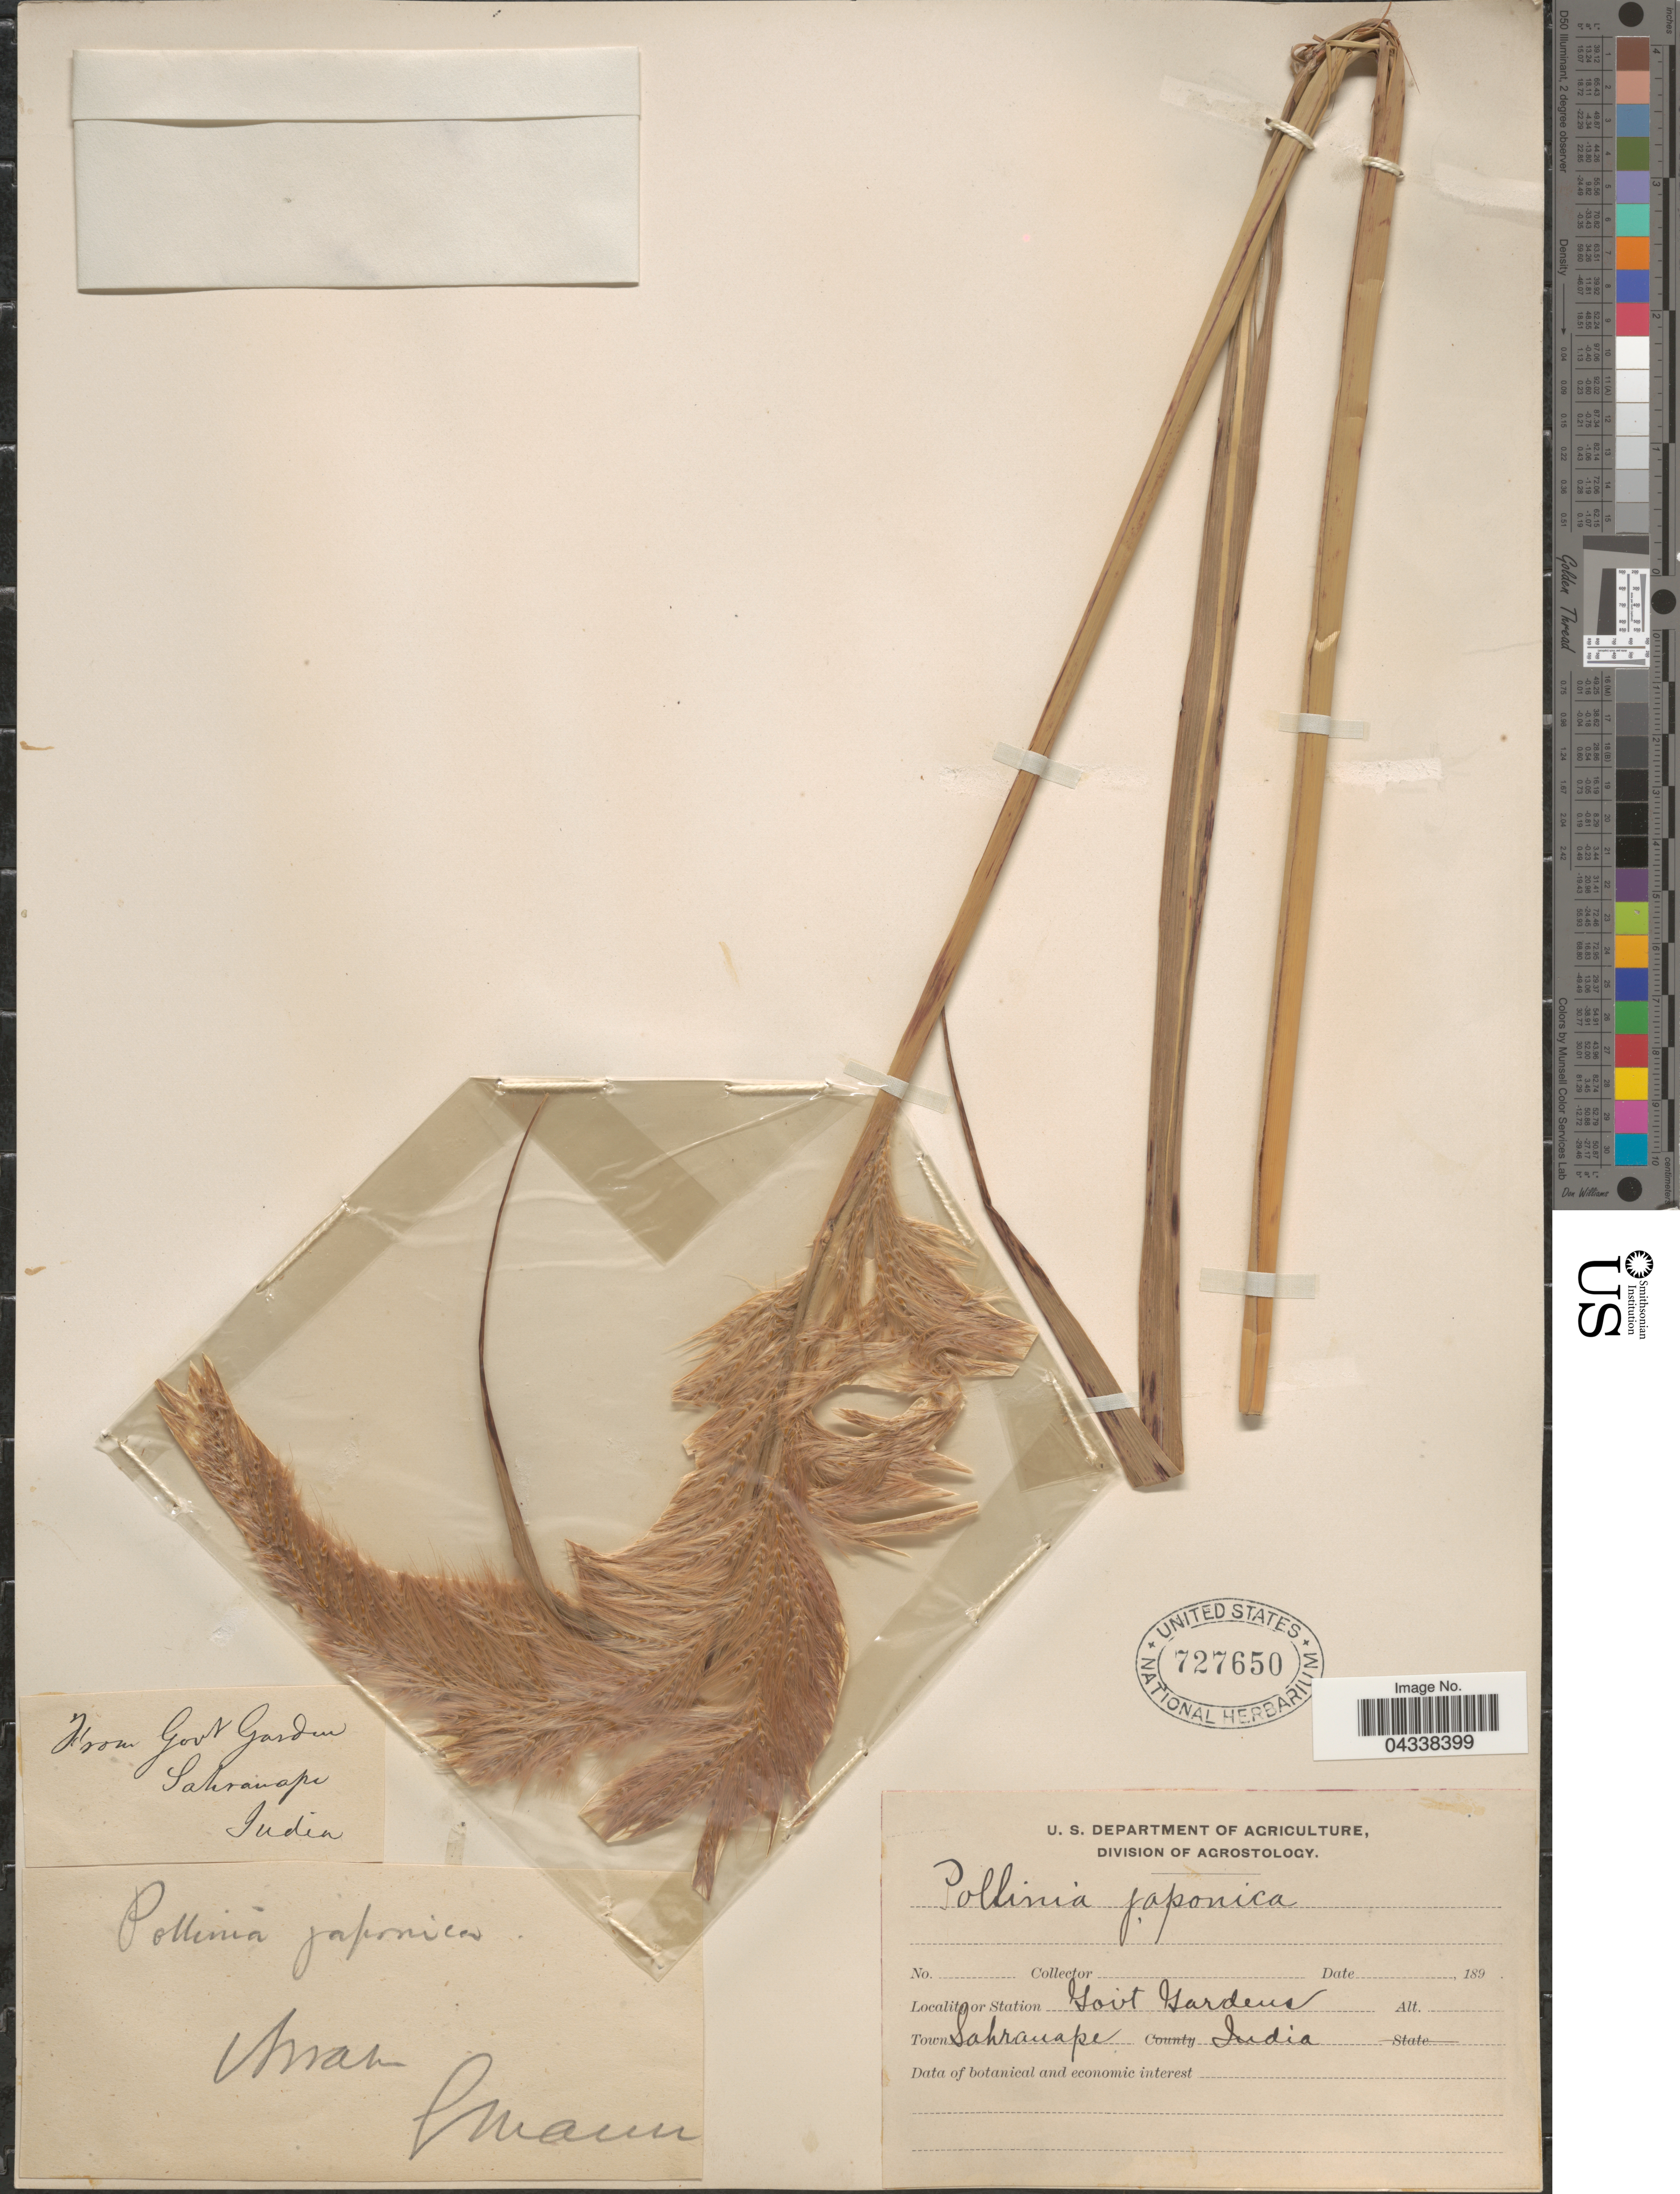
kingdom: Plantae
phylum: Tracheophyta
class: Liliopsida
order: Poales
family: Poaceae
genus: Saccharum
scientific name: Saccharum rufipilum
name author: Steud.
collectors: G. Mann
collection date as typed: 189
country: India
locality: Govt Gardens. Town Sahranape.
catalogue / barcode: US 727650